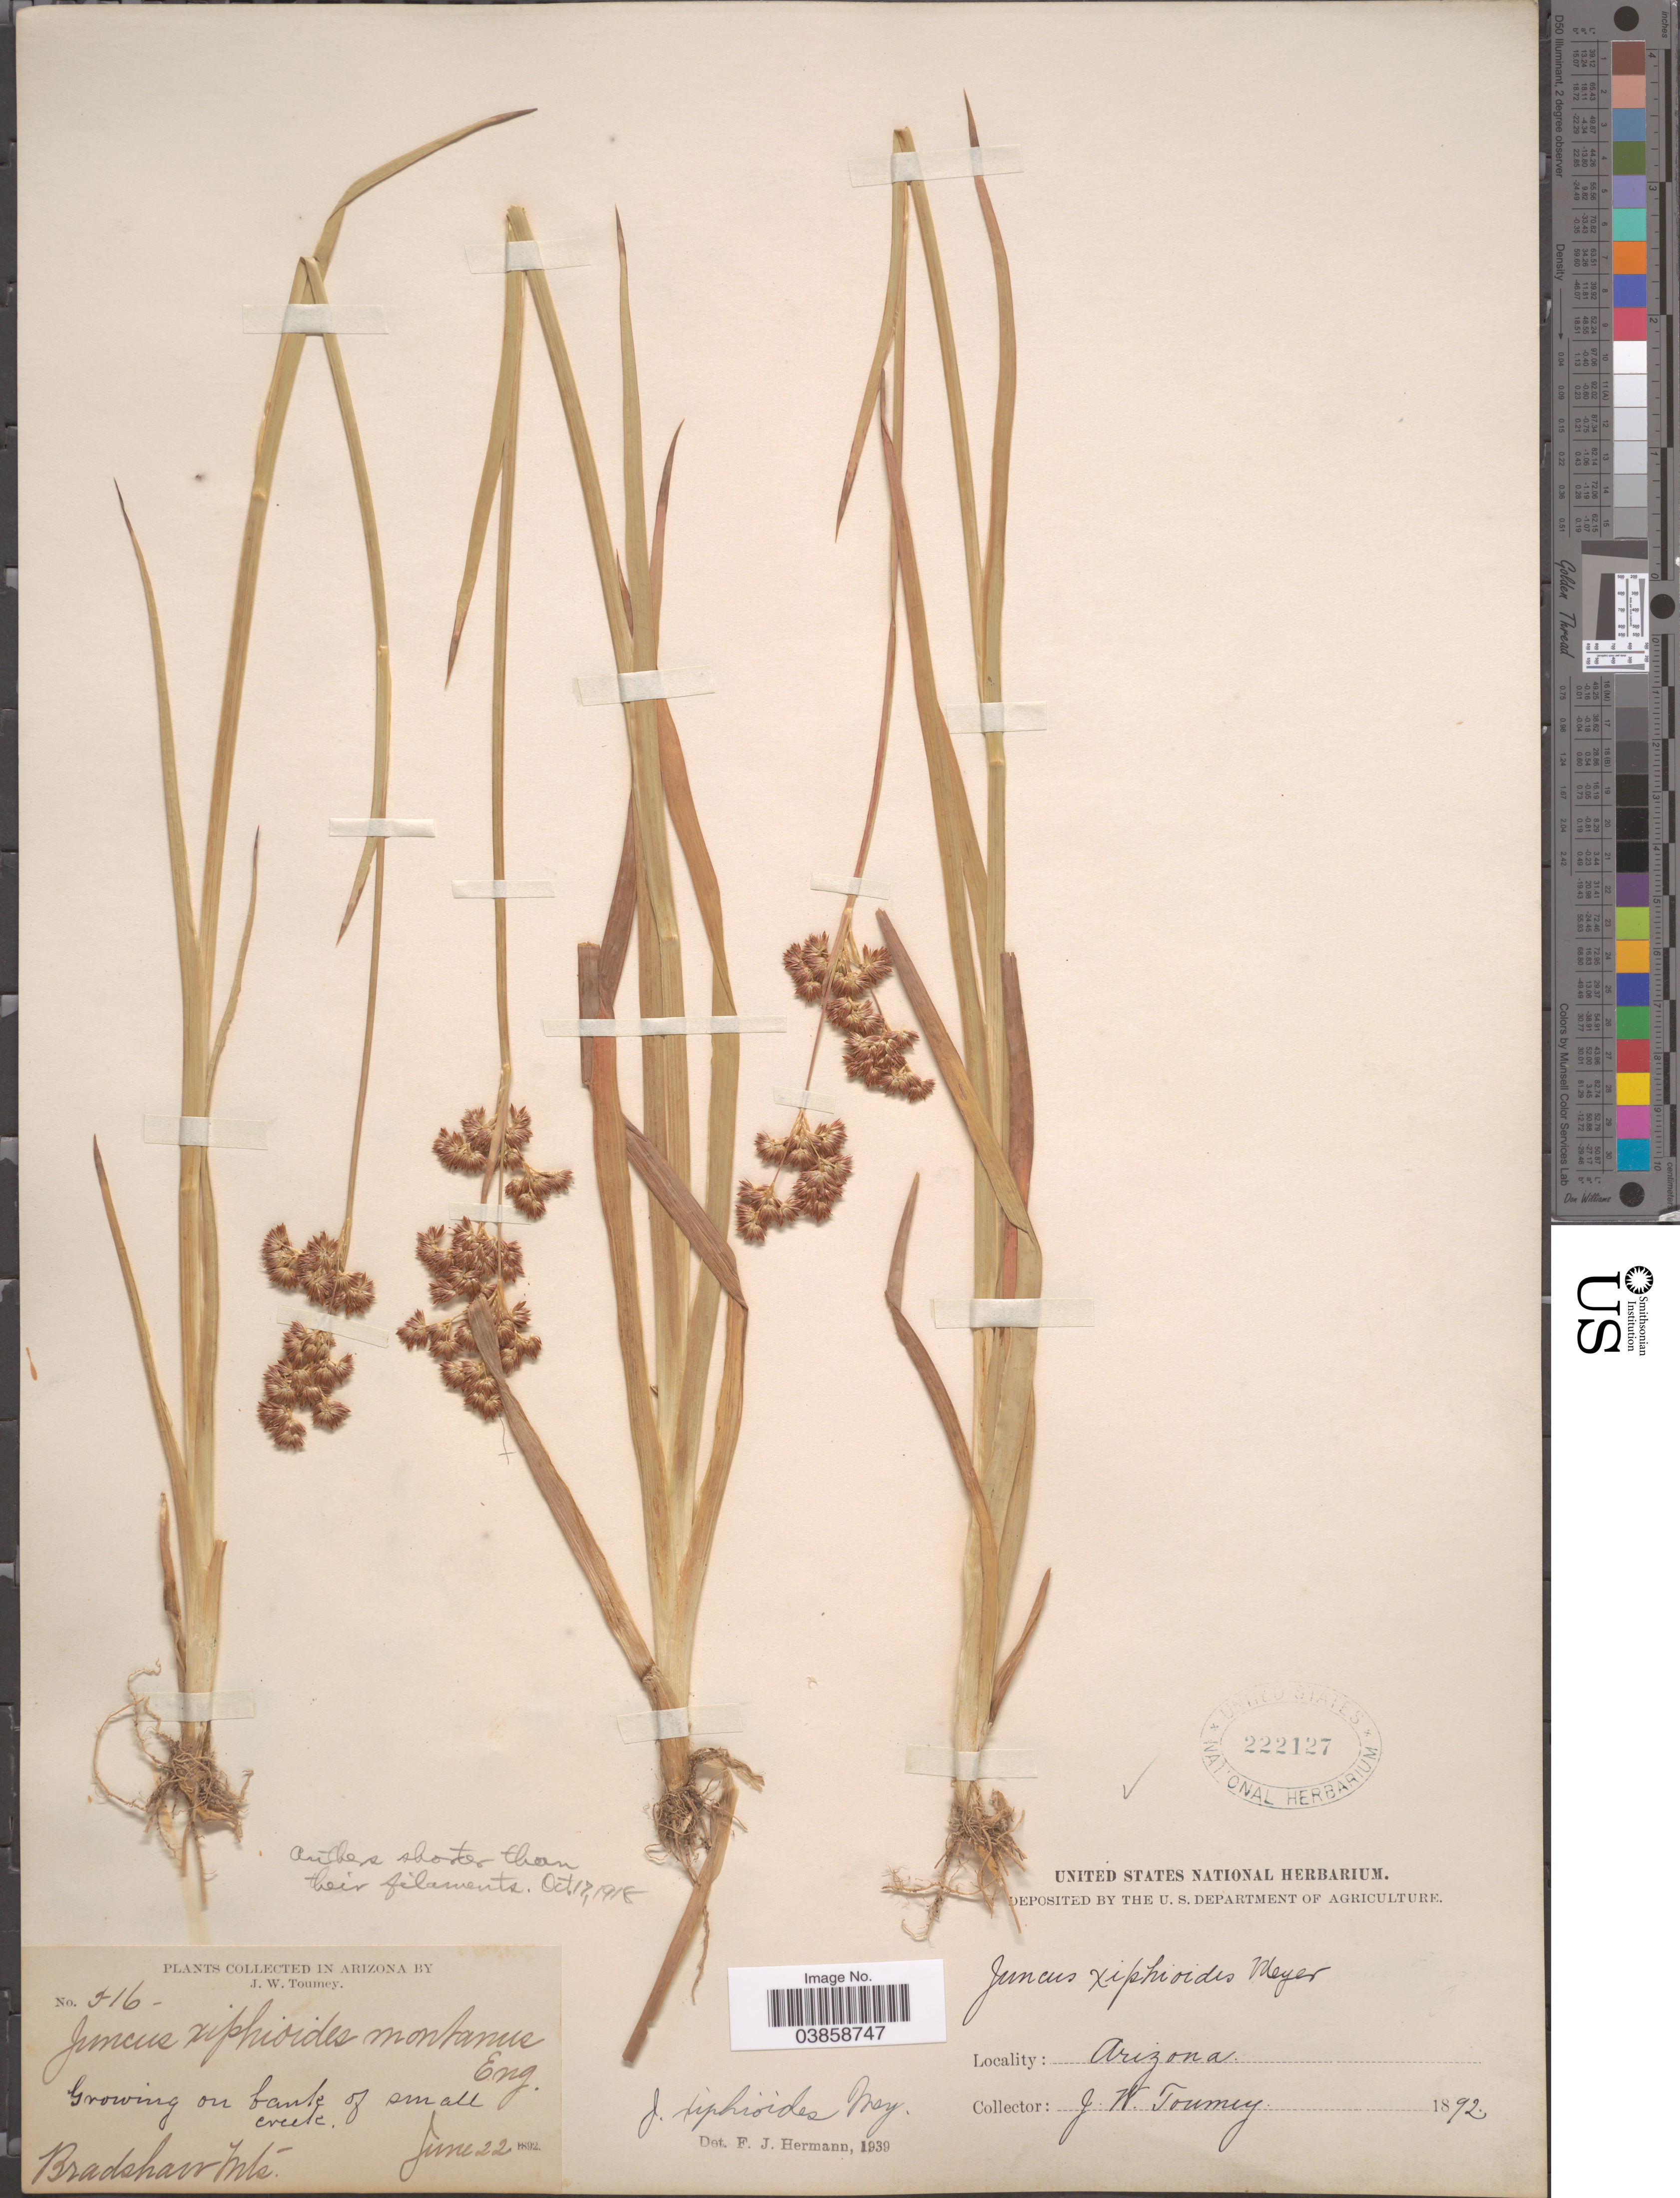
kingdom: Plantae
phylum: Tracheophyta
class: Liliopsida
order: Poales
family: Juncaceae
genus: Juncus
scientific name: Juncus xiphioides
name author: E. Mey.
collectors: J. W. Toumey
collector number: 516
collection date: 1892-06-22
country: United States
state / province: Arizona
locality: Bradshaw Mts.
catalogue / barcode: US 222127